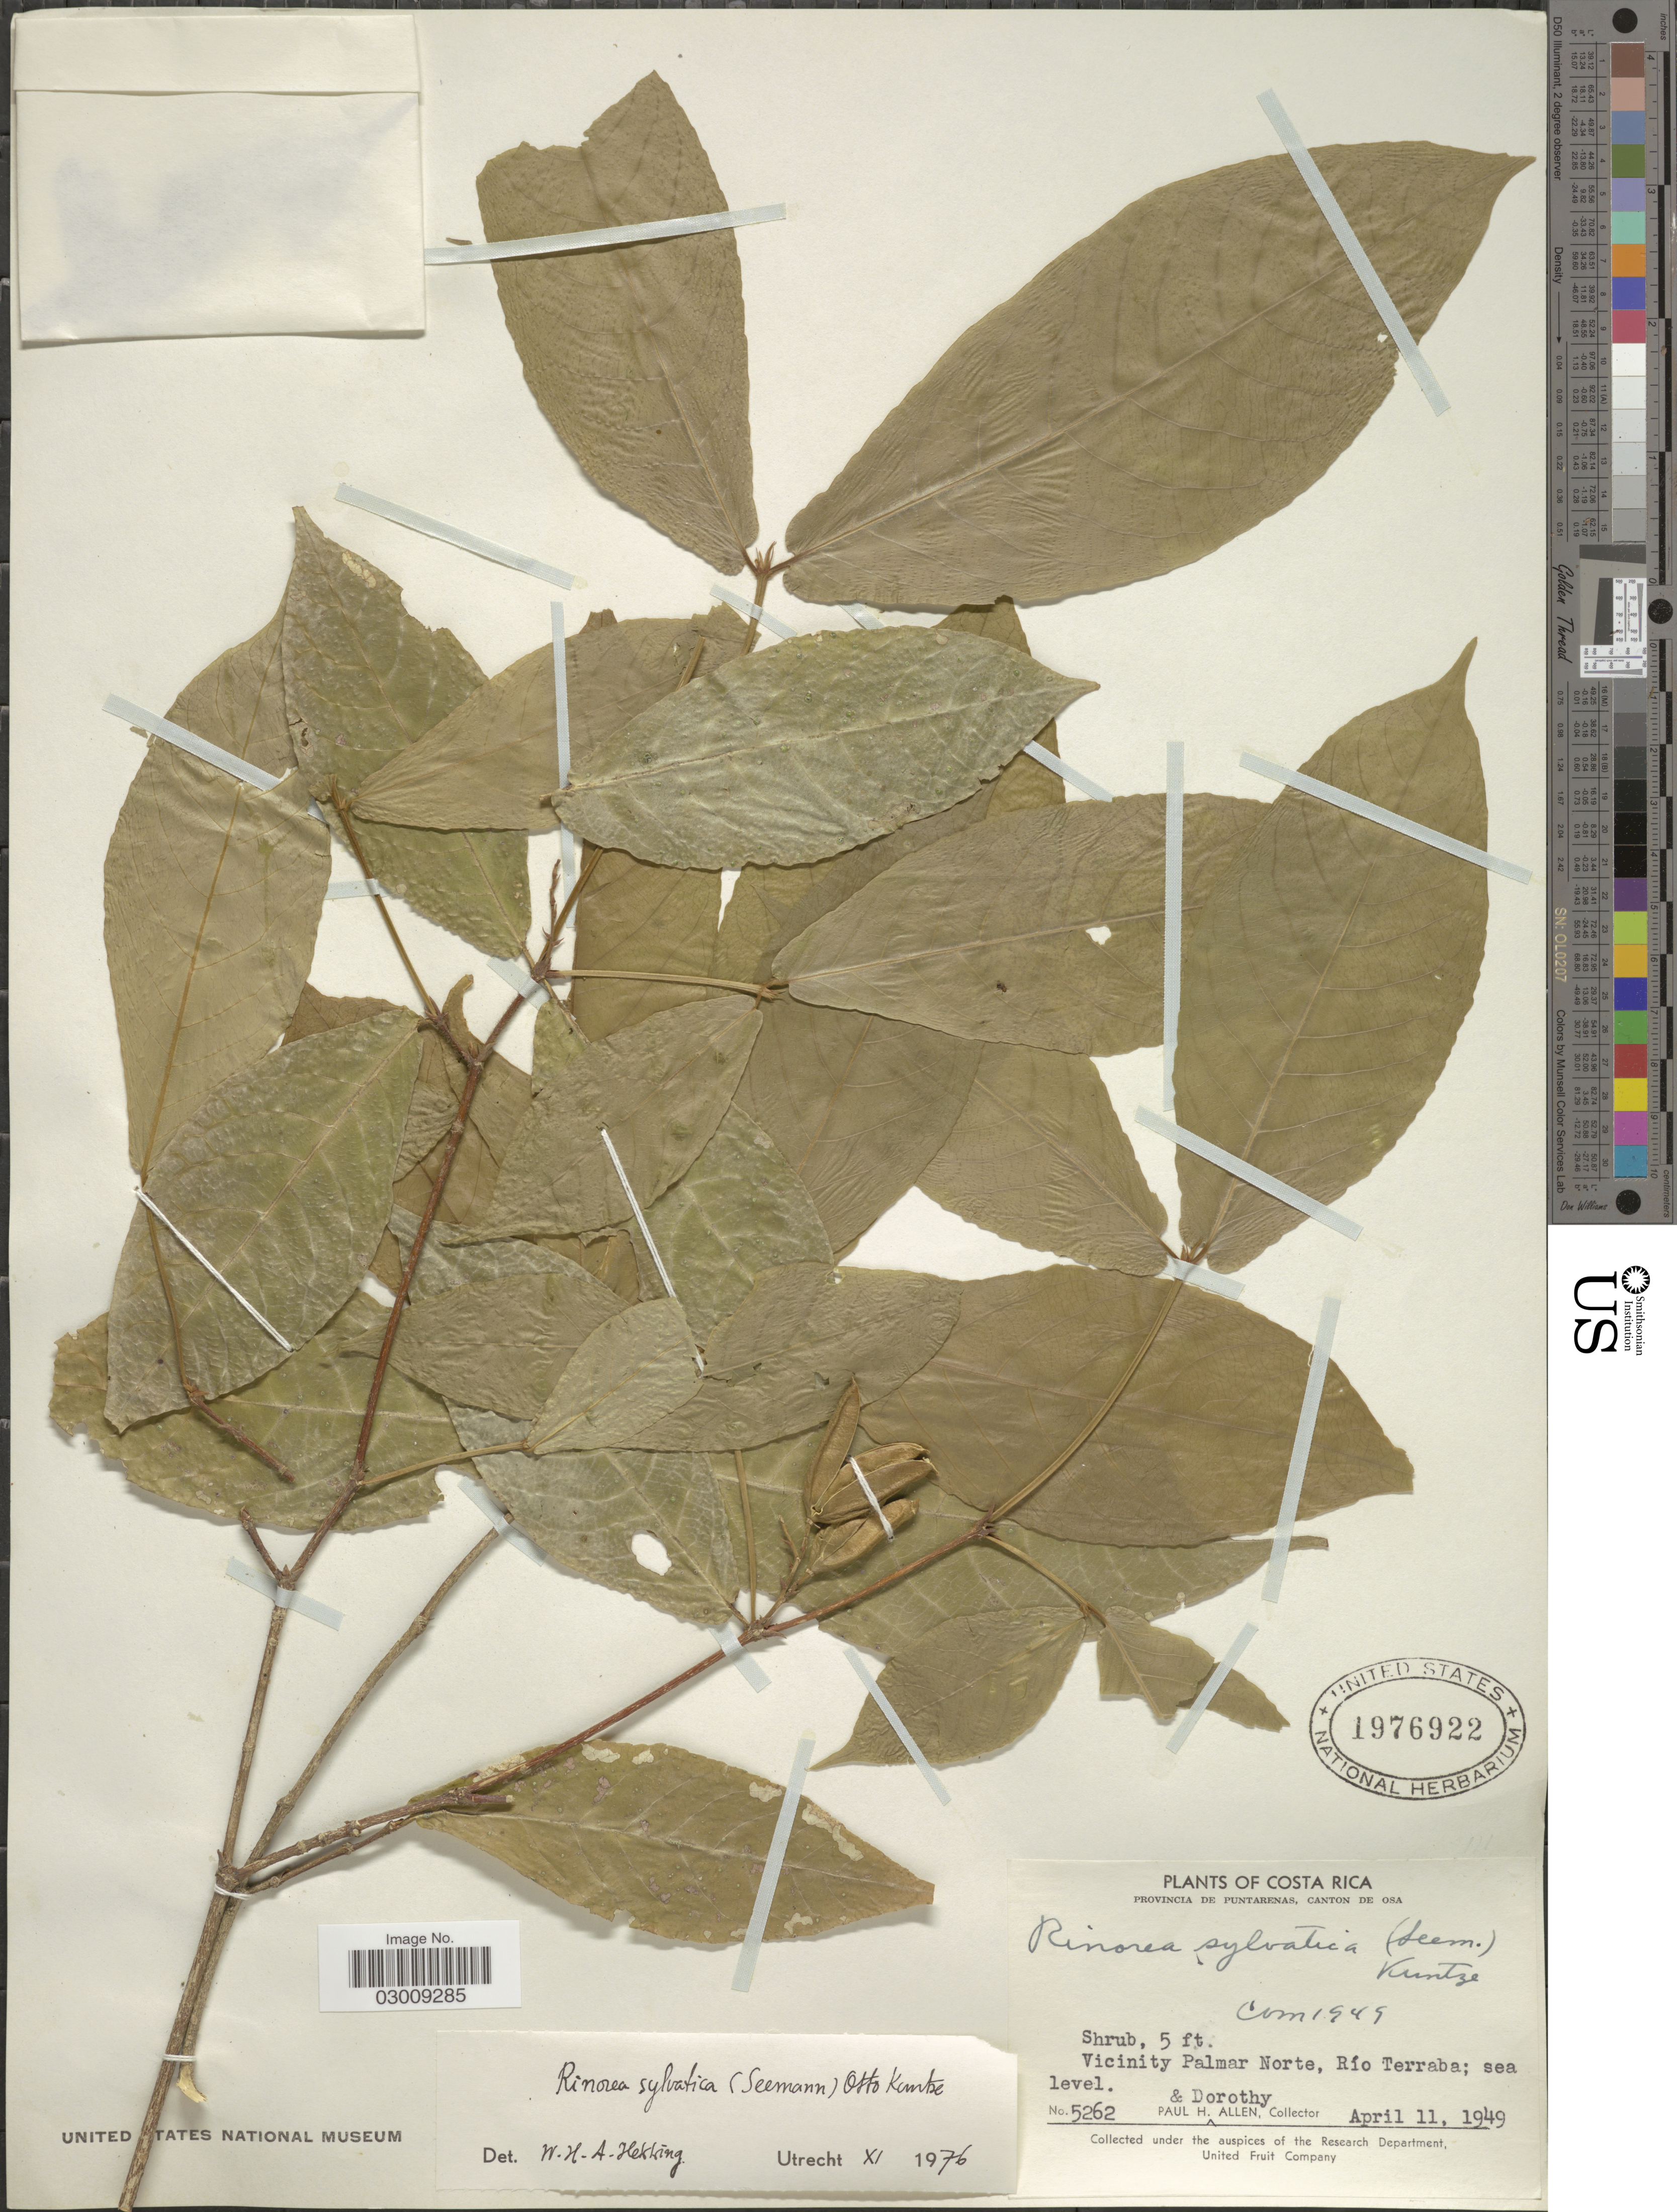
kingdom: Plantae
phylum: Tracheophyta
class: Magnoliopsida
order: Malpighiales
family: Violaceae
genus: Rinorea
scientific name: Rinorea sylvatica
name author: (Seem.) Kuntze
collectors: P. H. Allen & D. O. Allen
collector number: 5262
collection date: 1949-04-11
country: Costa Rica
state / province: Puntarenas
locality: Canton de Osa. Vicinity Palmar Norte, Río Terraba.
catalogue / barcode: US 1976922